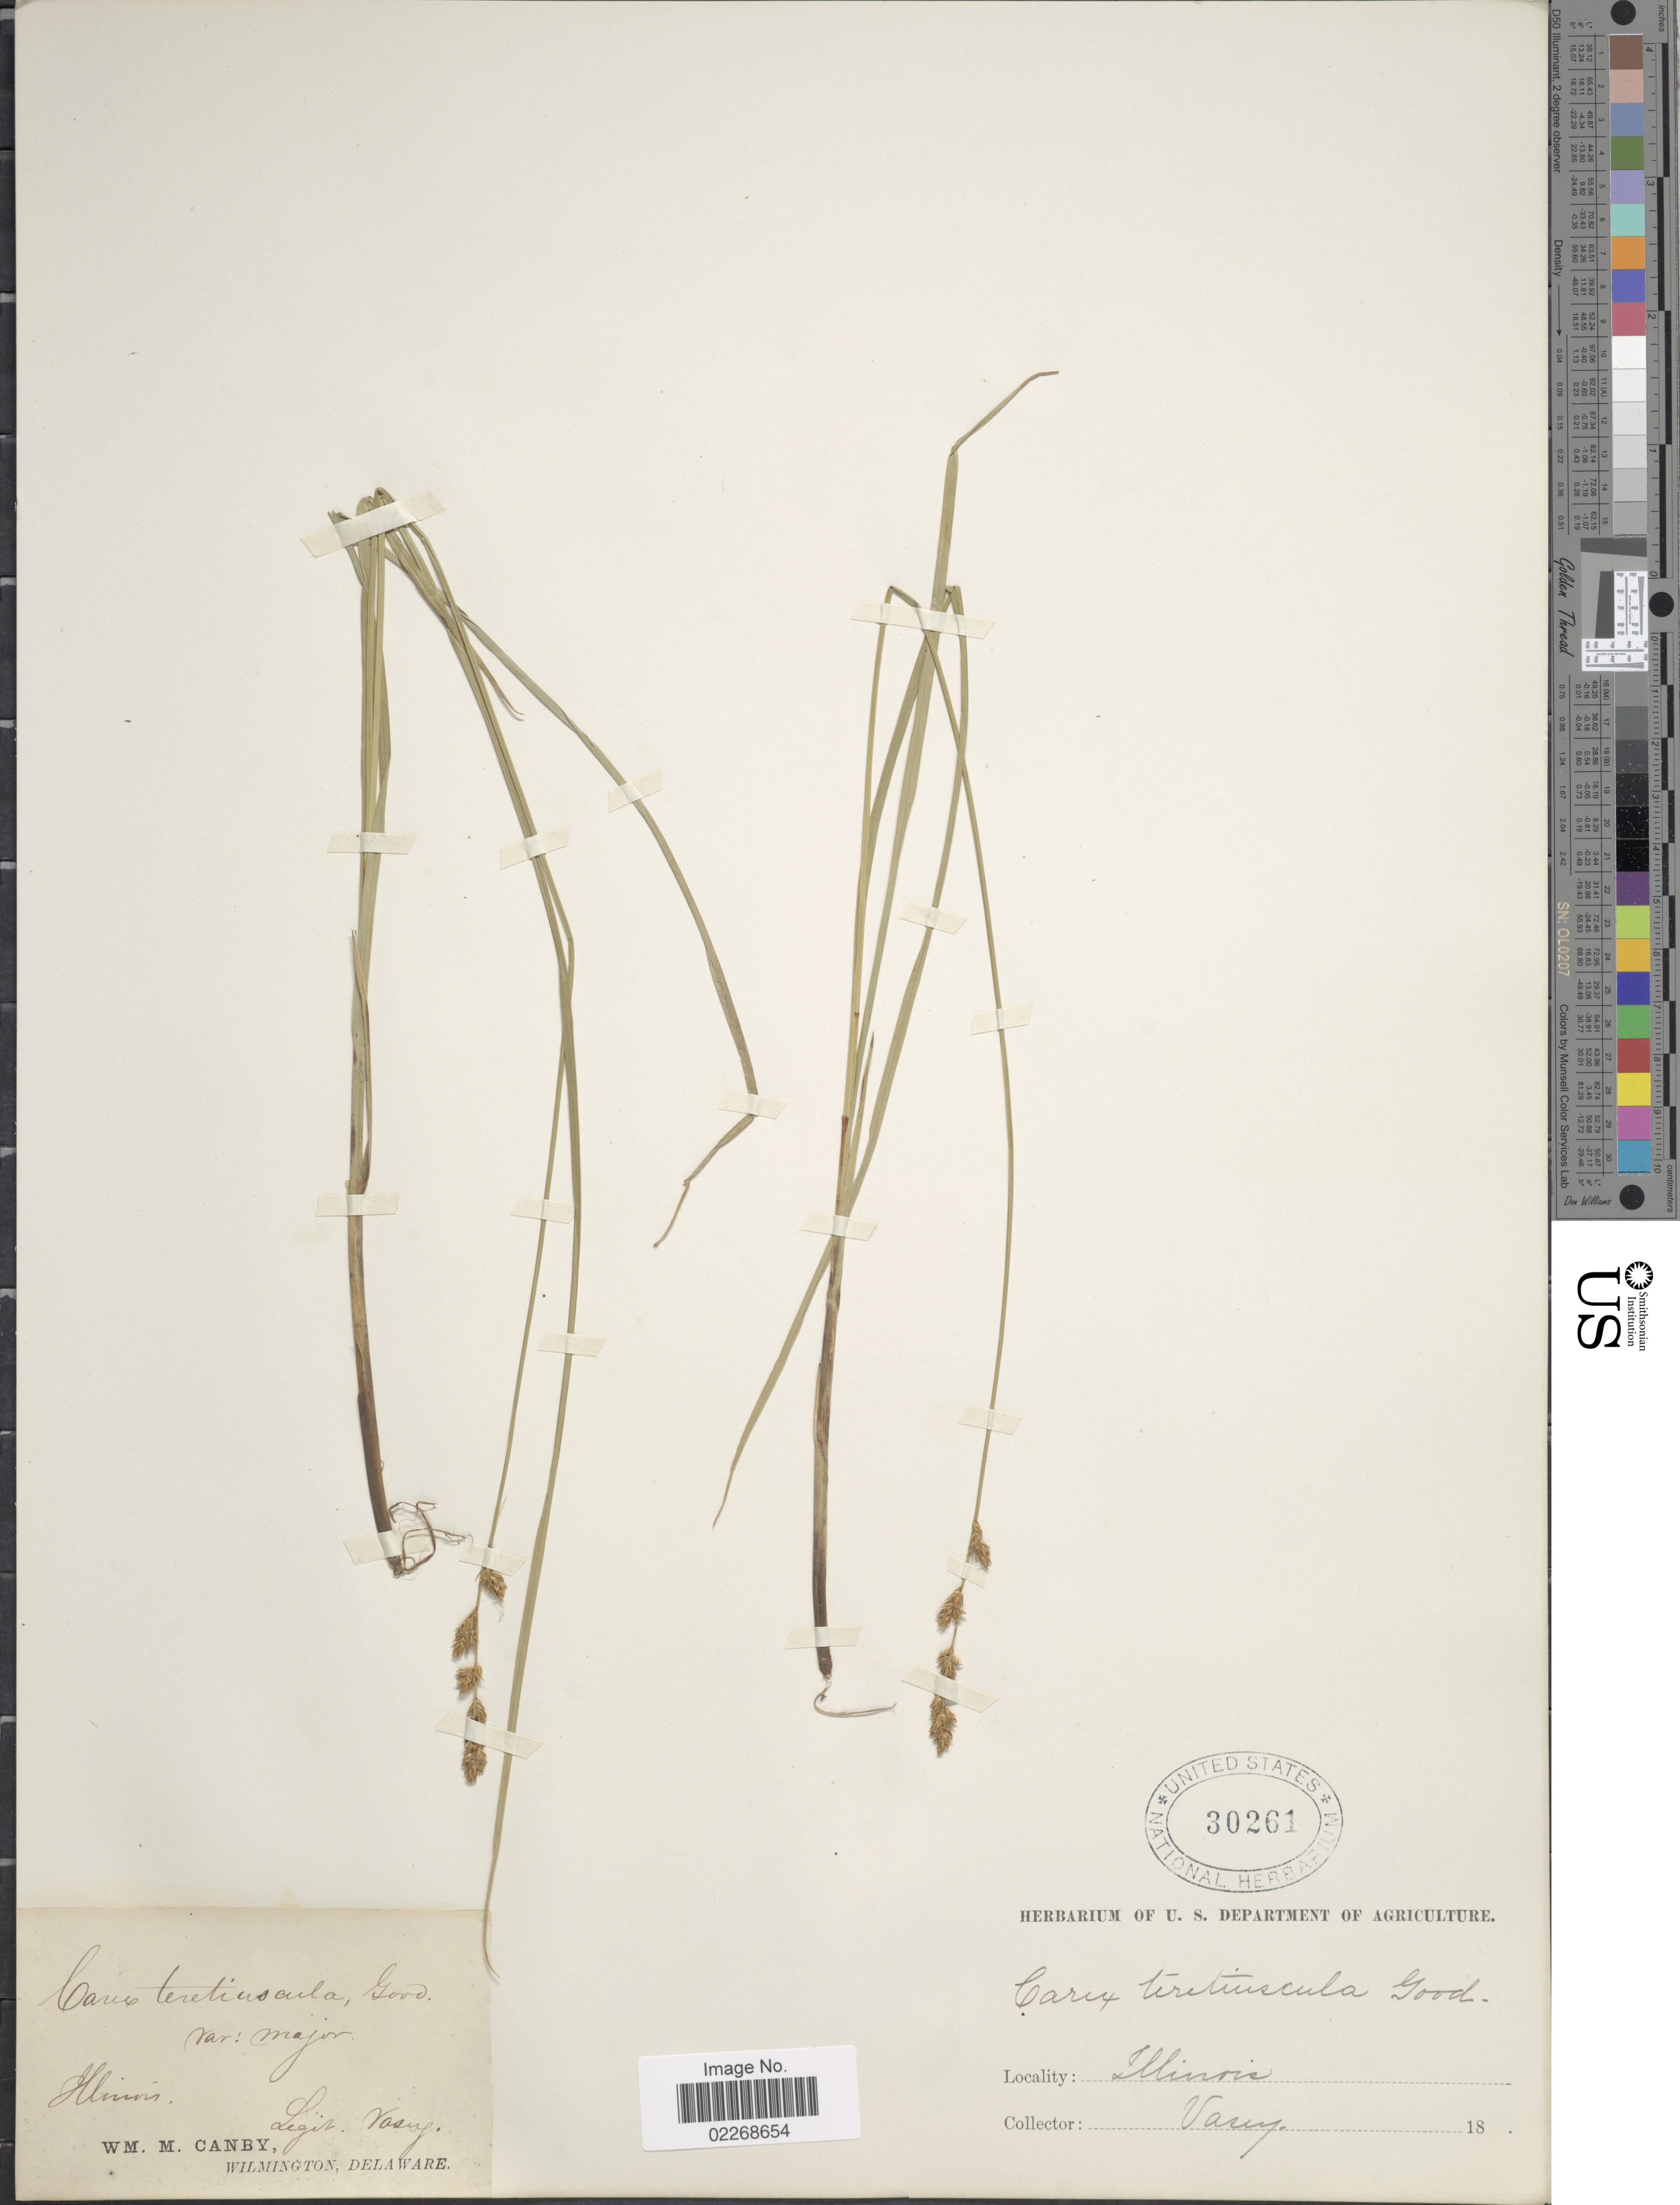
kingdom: Plantae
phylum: Tracheophyta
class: Liliopsida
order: Poales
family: Cyperaceae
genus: Carex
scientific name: Carex diandra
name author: Schrank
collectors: Vasey, --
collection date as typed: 18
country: United States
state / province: Illinois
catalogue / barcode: US 30261